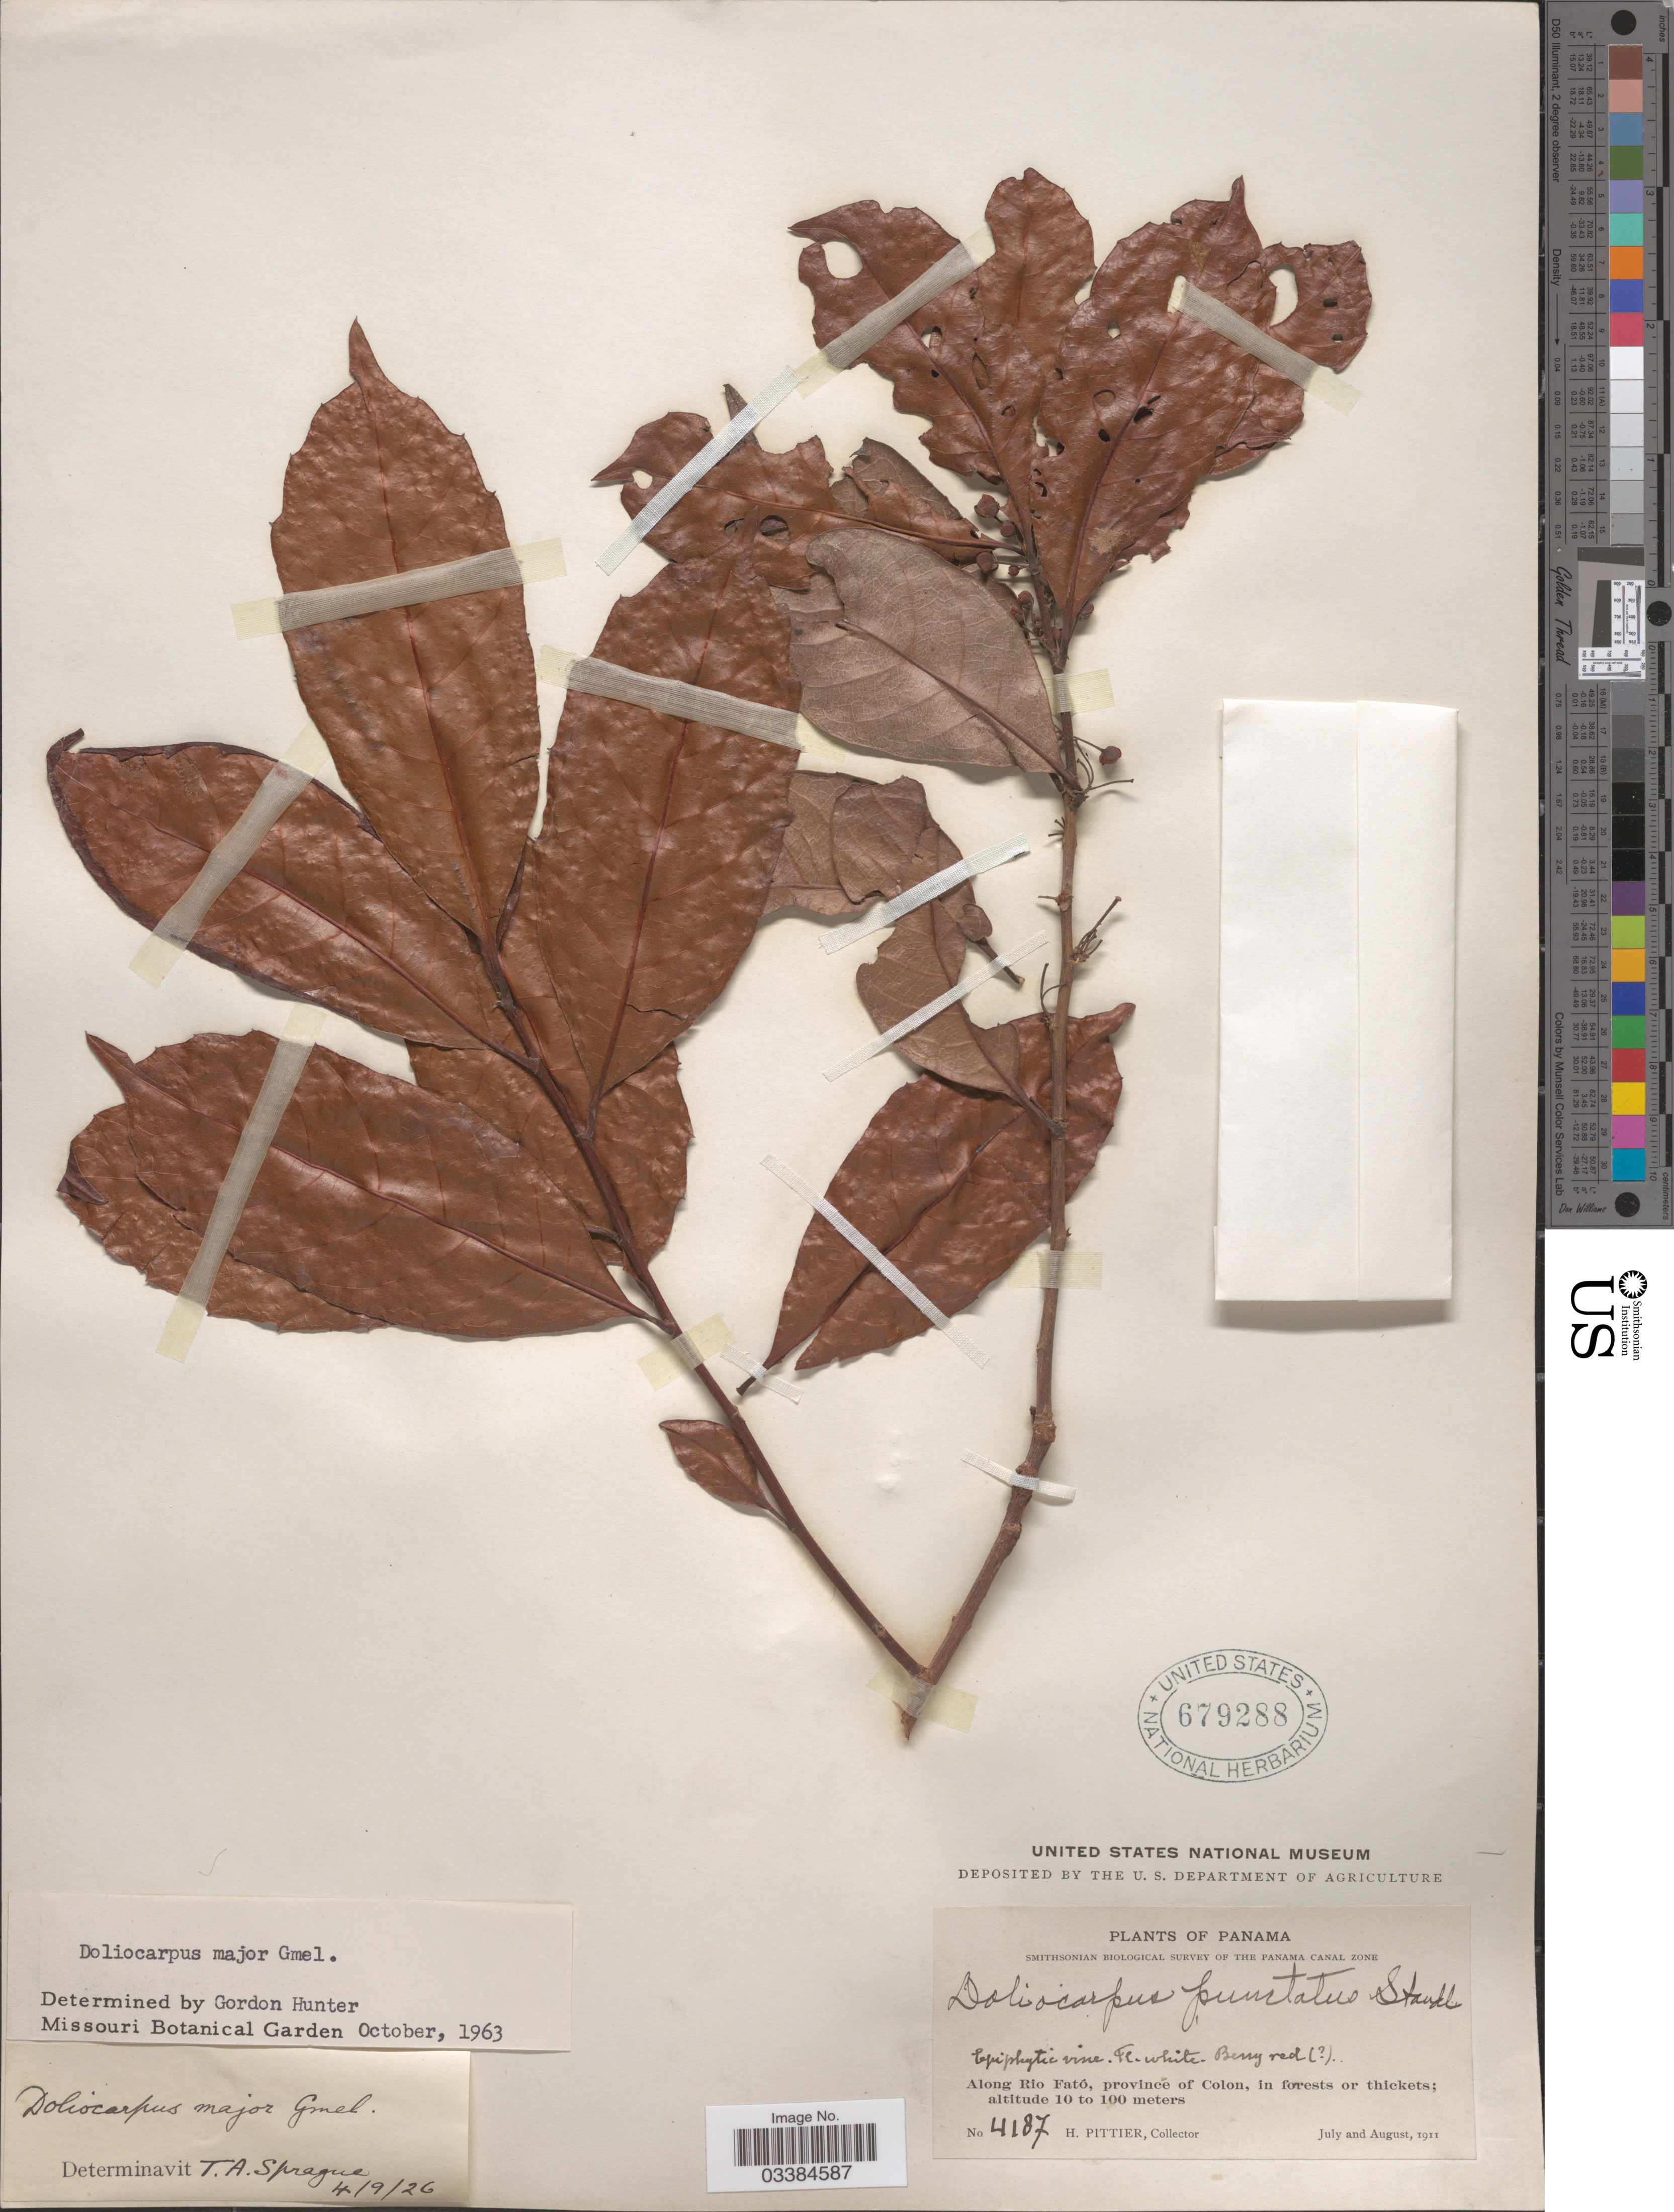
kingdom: Plantae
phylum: Tracheophyta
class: Magnoliopsida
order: Dilleniales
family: Dilleniaceae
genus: Doliocarpus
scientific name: Doliocarpus major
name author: J.F. Gmel.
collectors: H. F. Pittier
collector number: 4187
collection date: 1911-07/1911-08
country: Panama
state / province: Colón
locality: Along Rio Fató.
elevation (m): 10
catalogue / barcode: US 679288